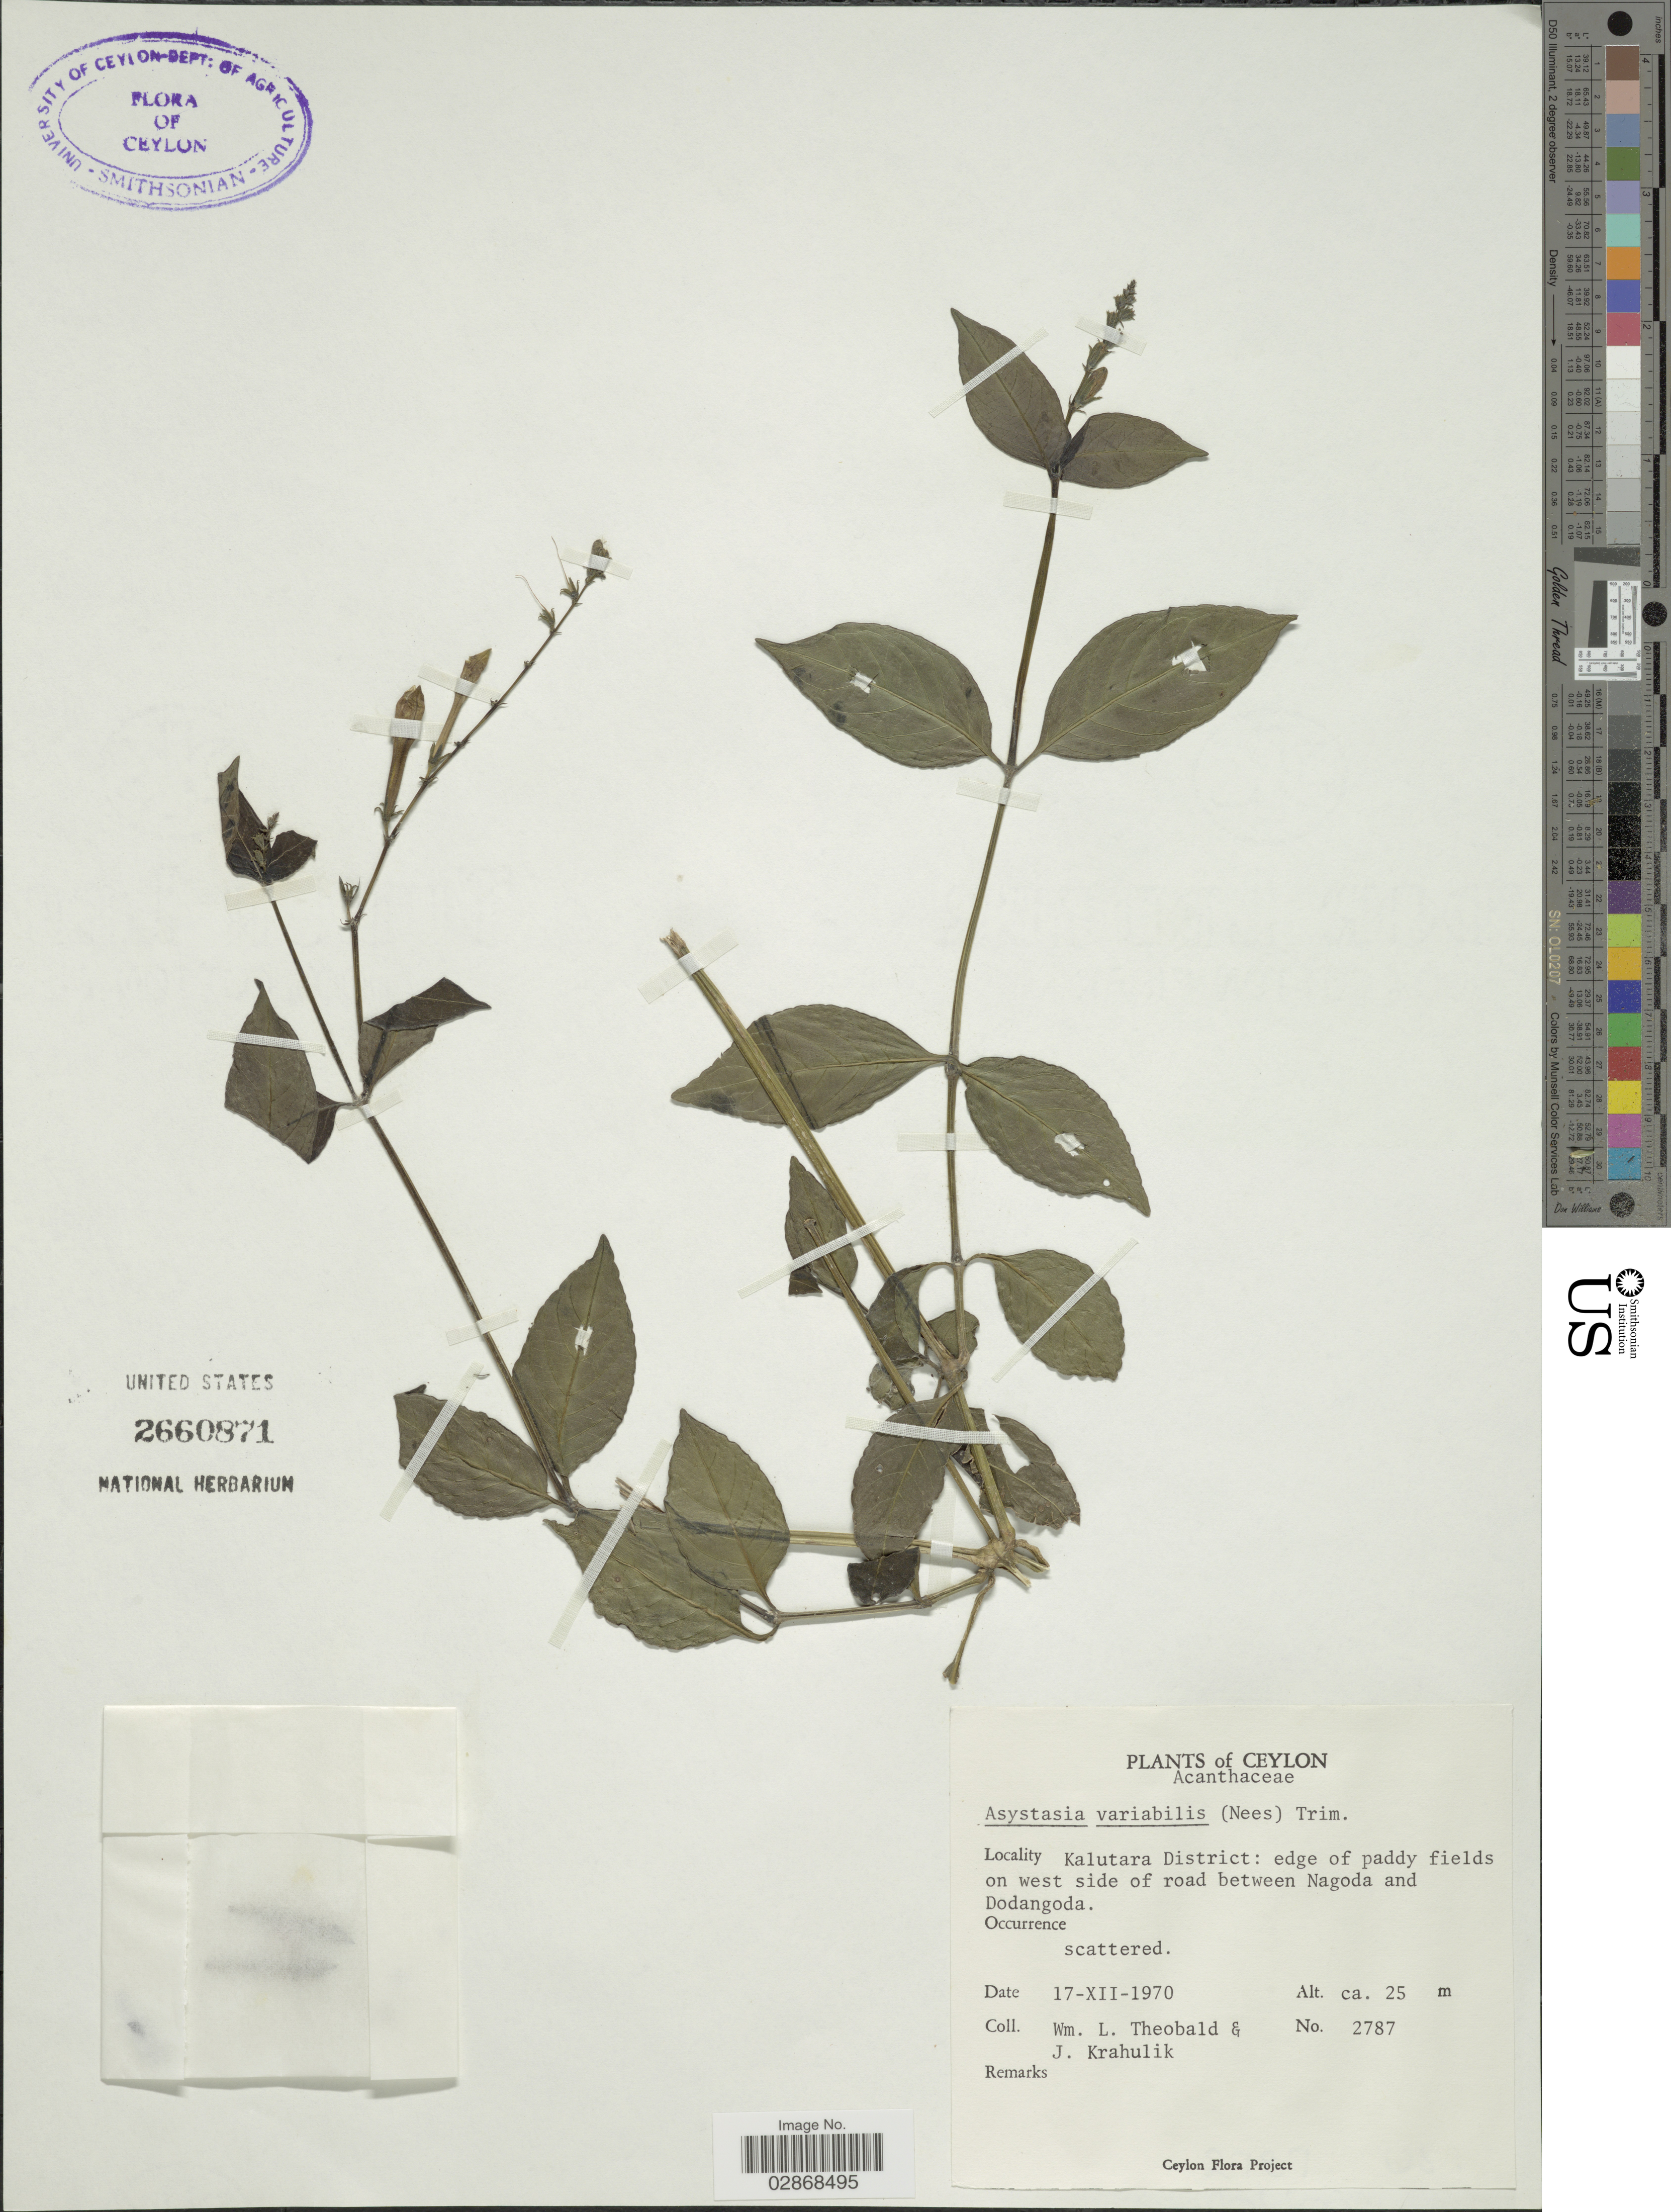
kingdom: Plantae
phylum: Tracheophyta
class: Magnoliopsida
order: Lamiales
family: Acanthaceae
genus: Asystasia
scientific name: Asystasia variabilis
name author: Trimen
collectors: W. L. Theobald & J. Krahulik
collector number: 2787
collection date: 1970-12-17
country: Sri Lanka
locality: Ceylon. Kalutara District: edge of paddy fields on west side of road between Nagoda and Dodangoda.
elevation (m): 25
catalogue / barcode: US 2660871